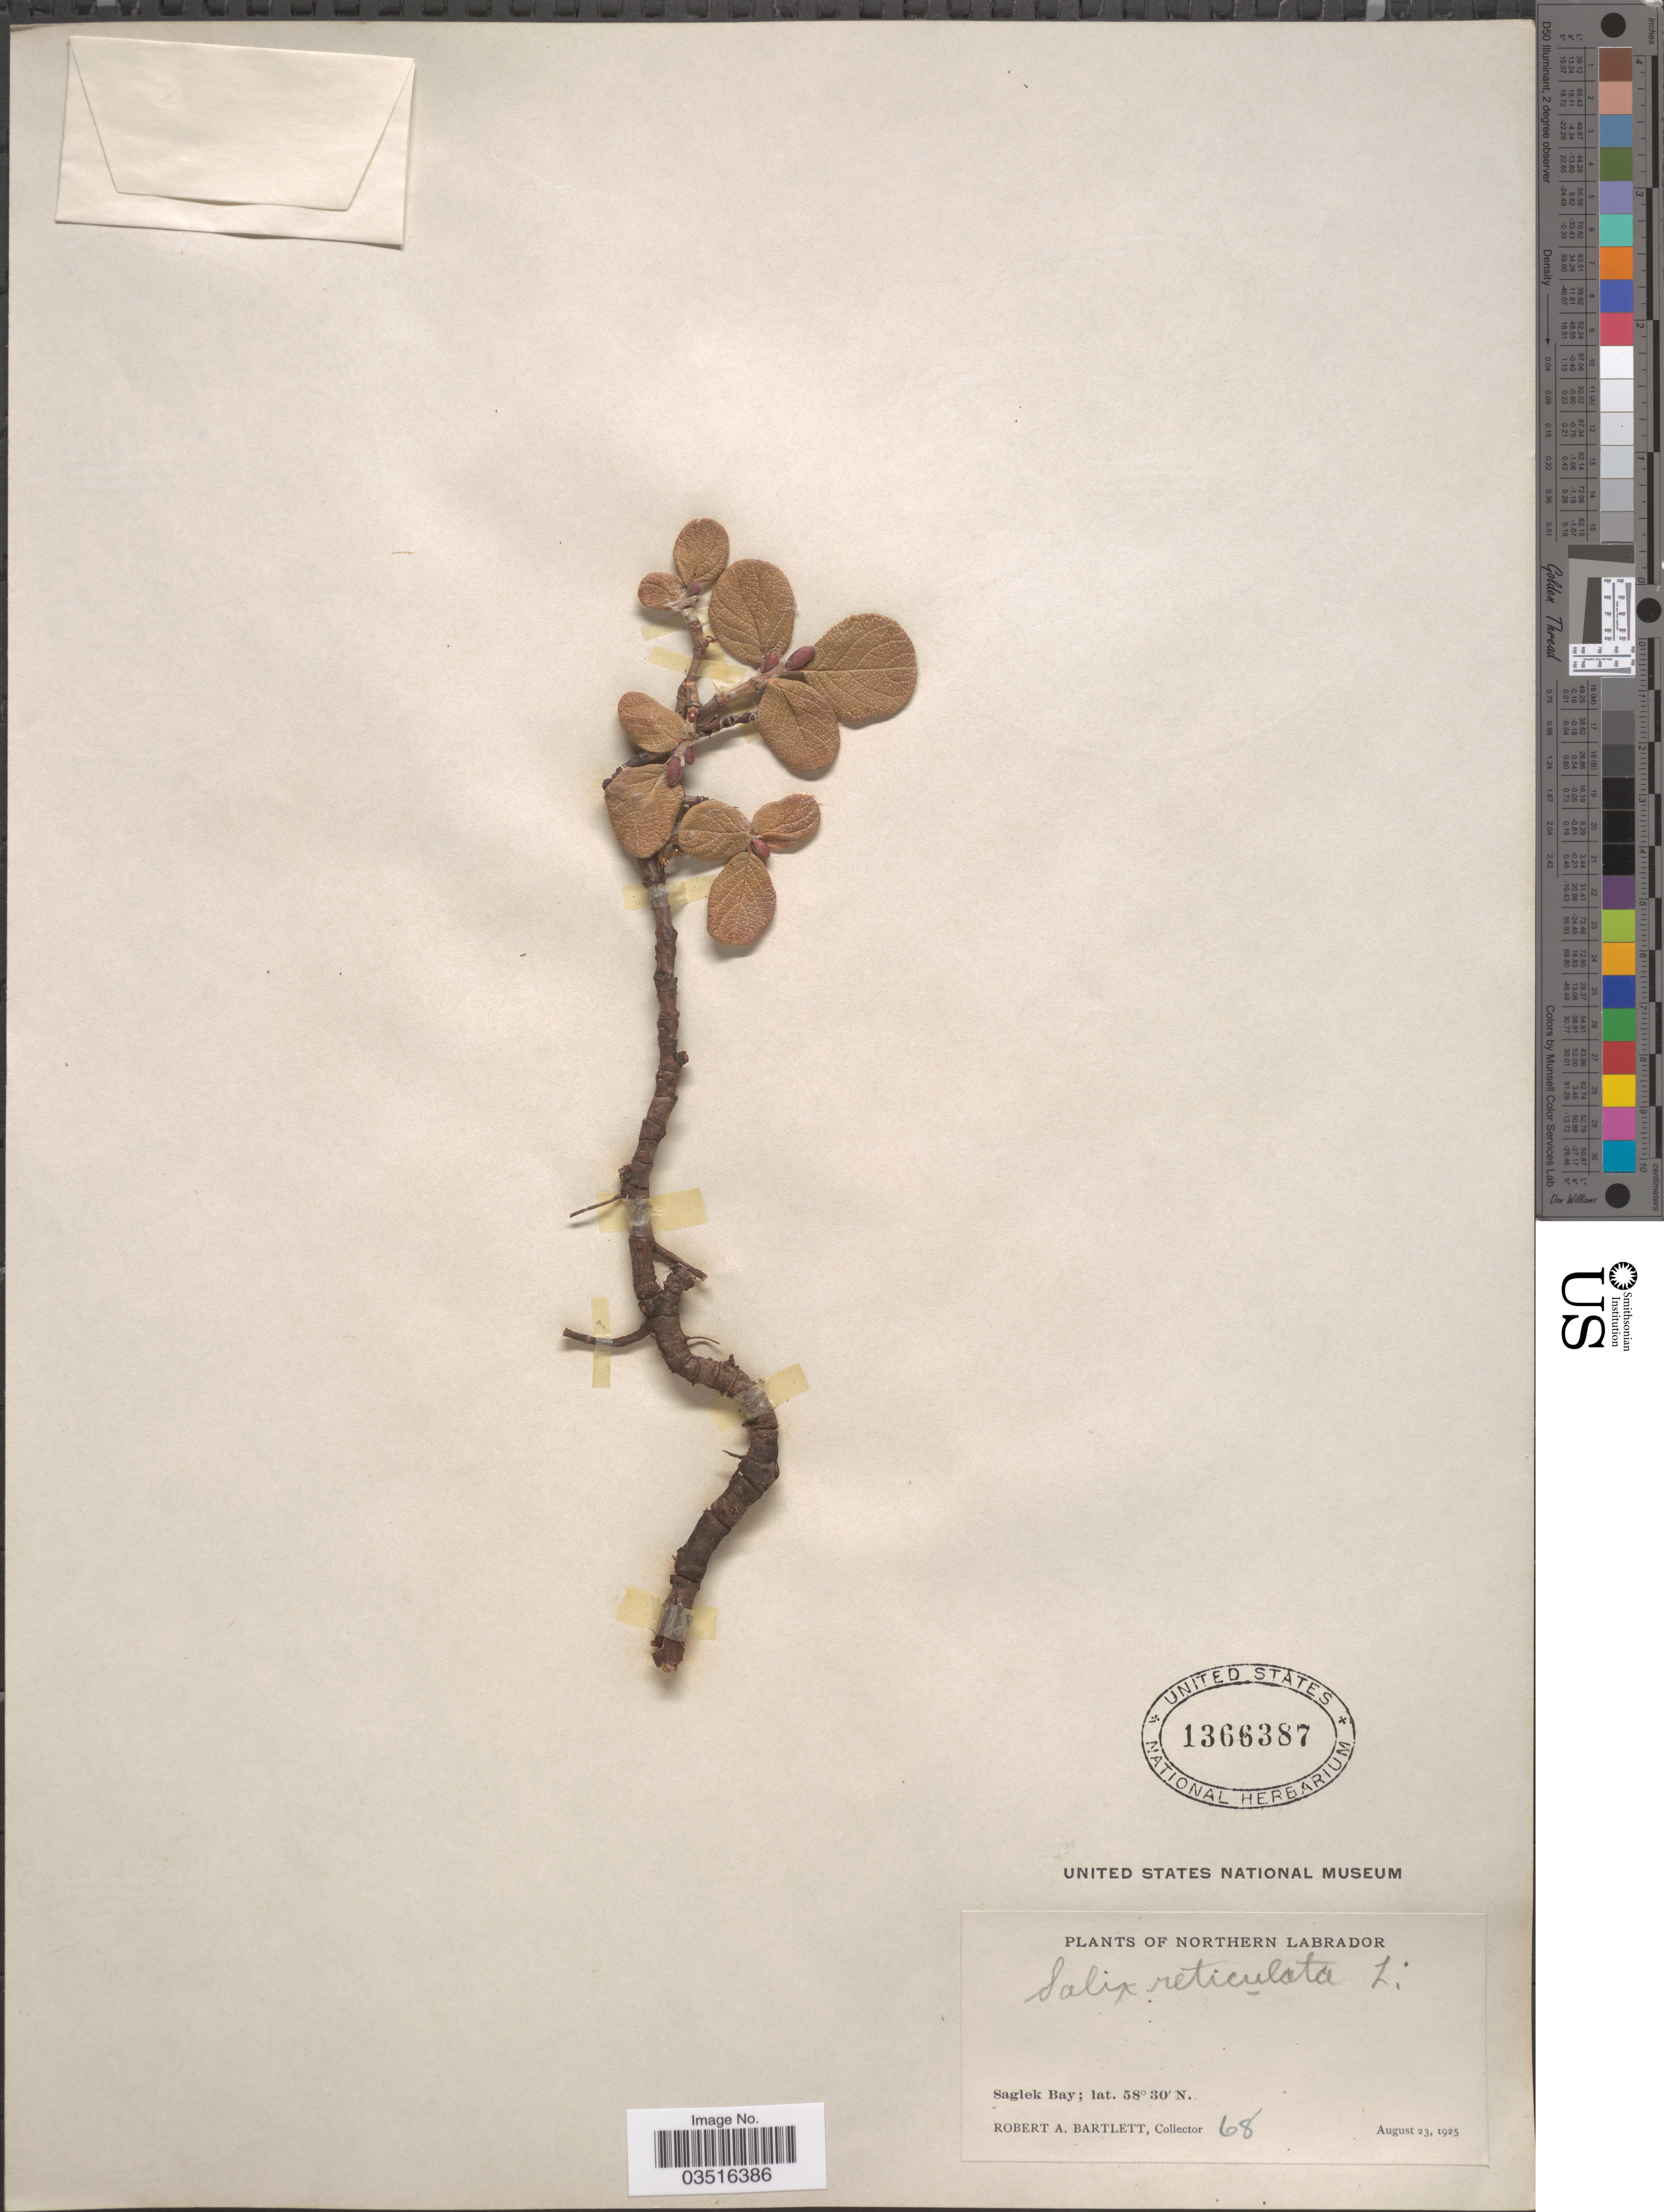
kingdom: Plantae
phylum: Tracheophyta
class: Magnoliopsida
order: Malpighiales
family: Salicaceae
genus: Salix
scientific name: Salix reticulata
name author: L.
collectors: R. A. Bartlett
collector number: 68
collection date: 1925-08-23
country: Canada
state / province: Newfoundland and Labrador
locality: Northern Labrador. Saglek Bay.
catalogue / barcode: US 1366387